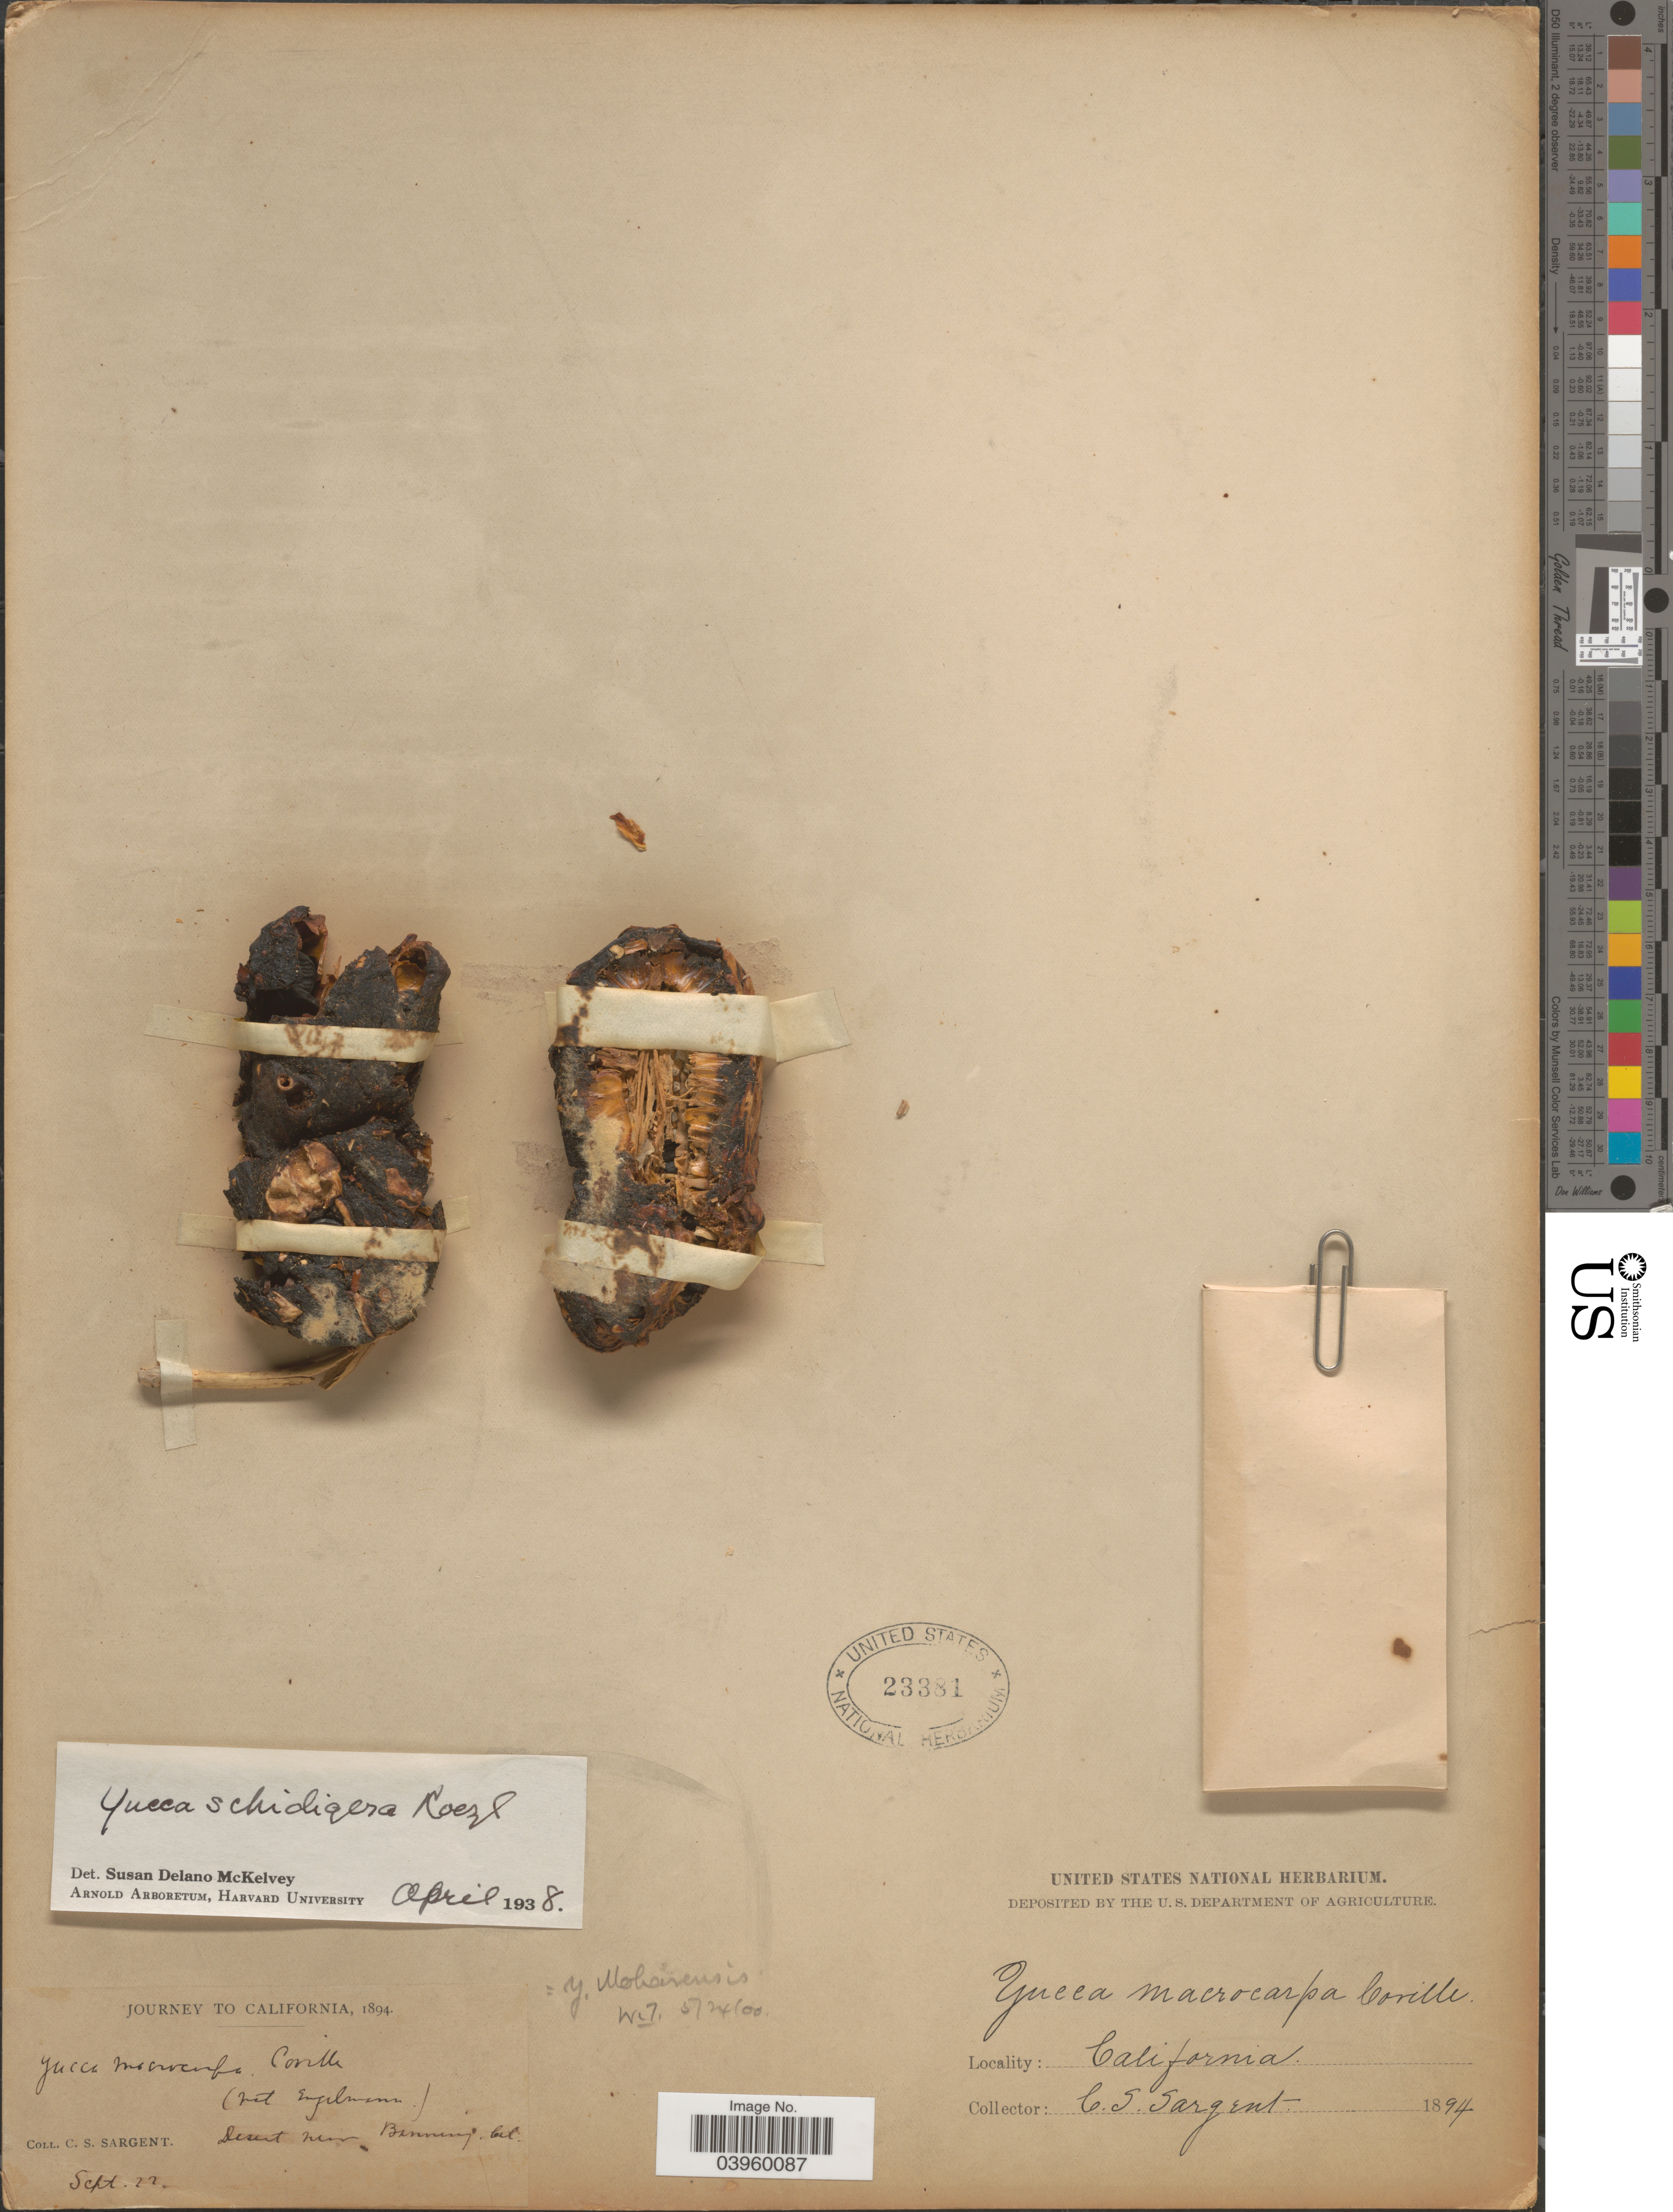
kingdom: Plantae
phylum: Tracheophyta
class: Liliopsida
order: Asparagales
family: Asparagaceae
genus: Yucca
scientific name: Yucca schidigera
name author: Roezl ex Ortgies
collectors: C. S. Sargent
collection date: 1894-09-22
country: United States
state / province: California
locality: Desert near Banning.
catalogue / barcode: US 23381